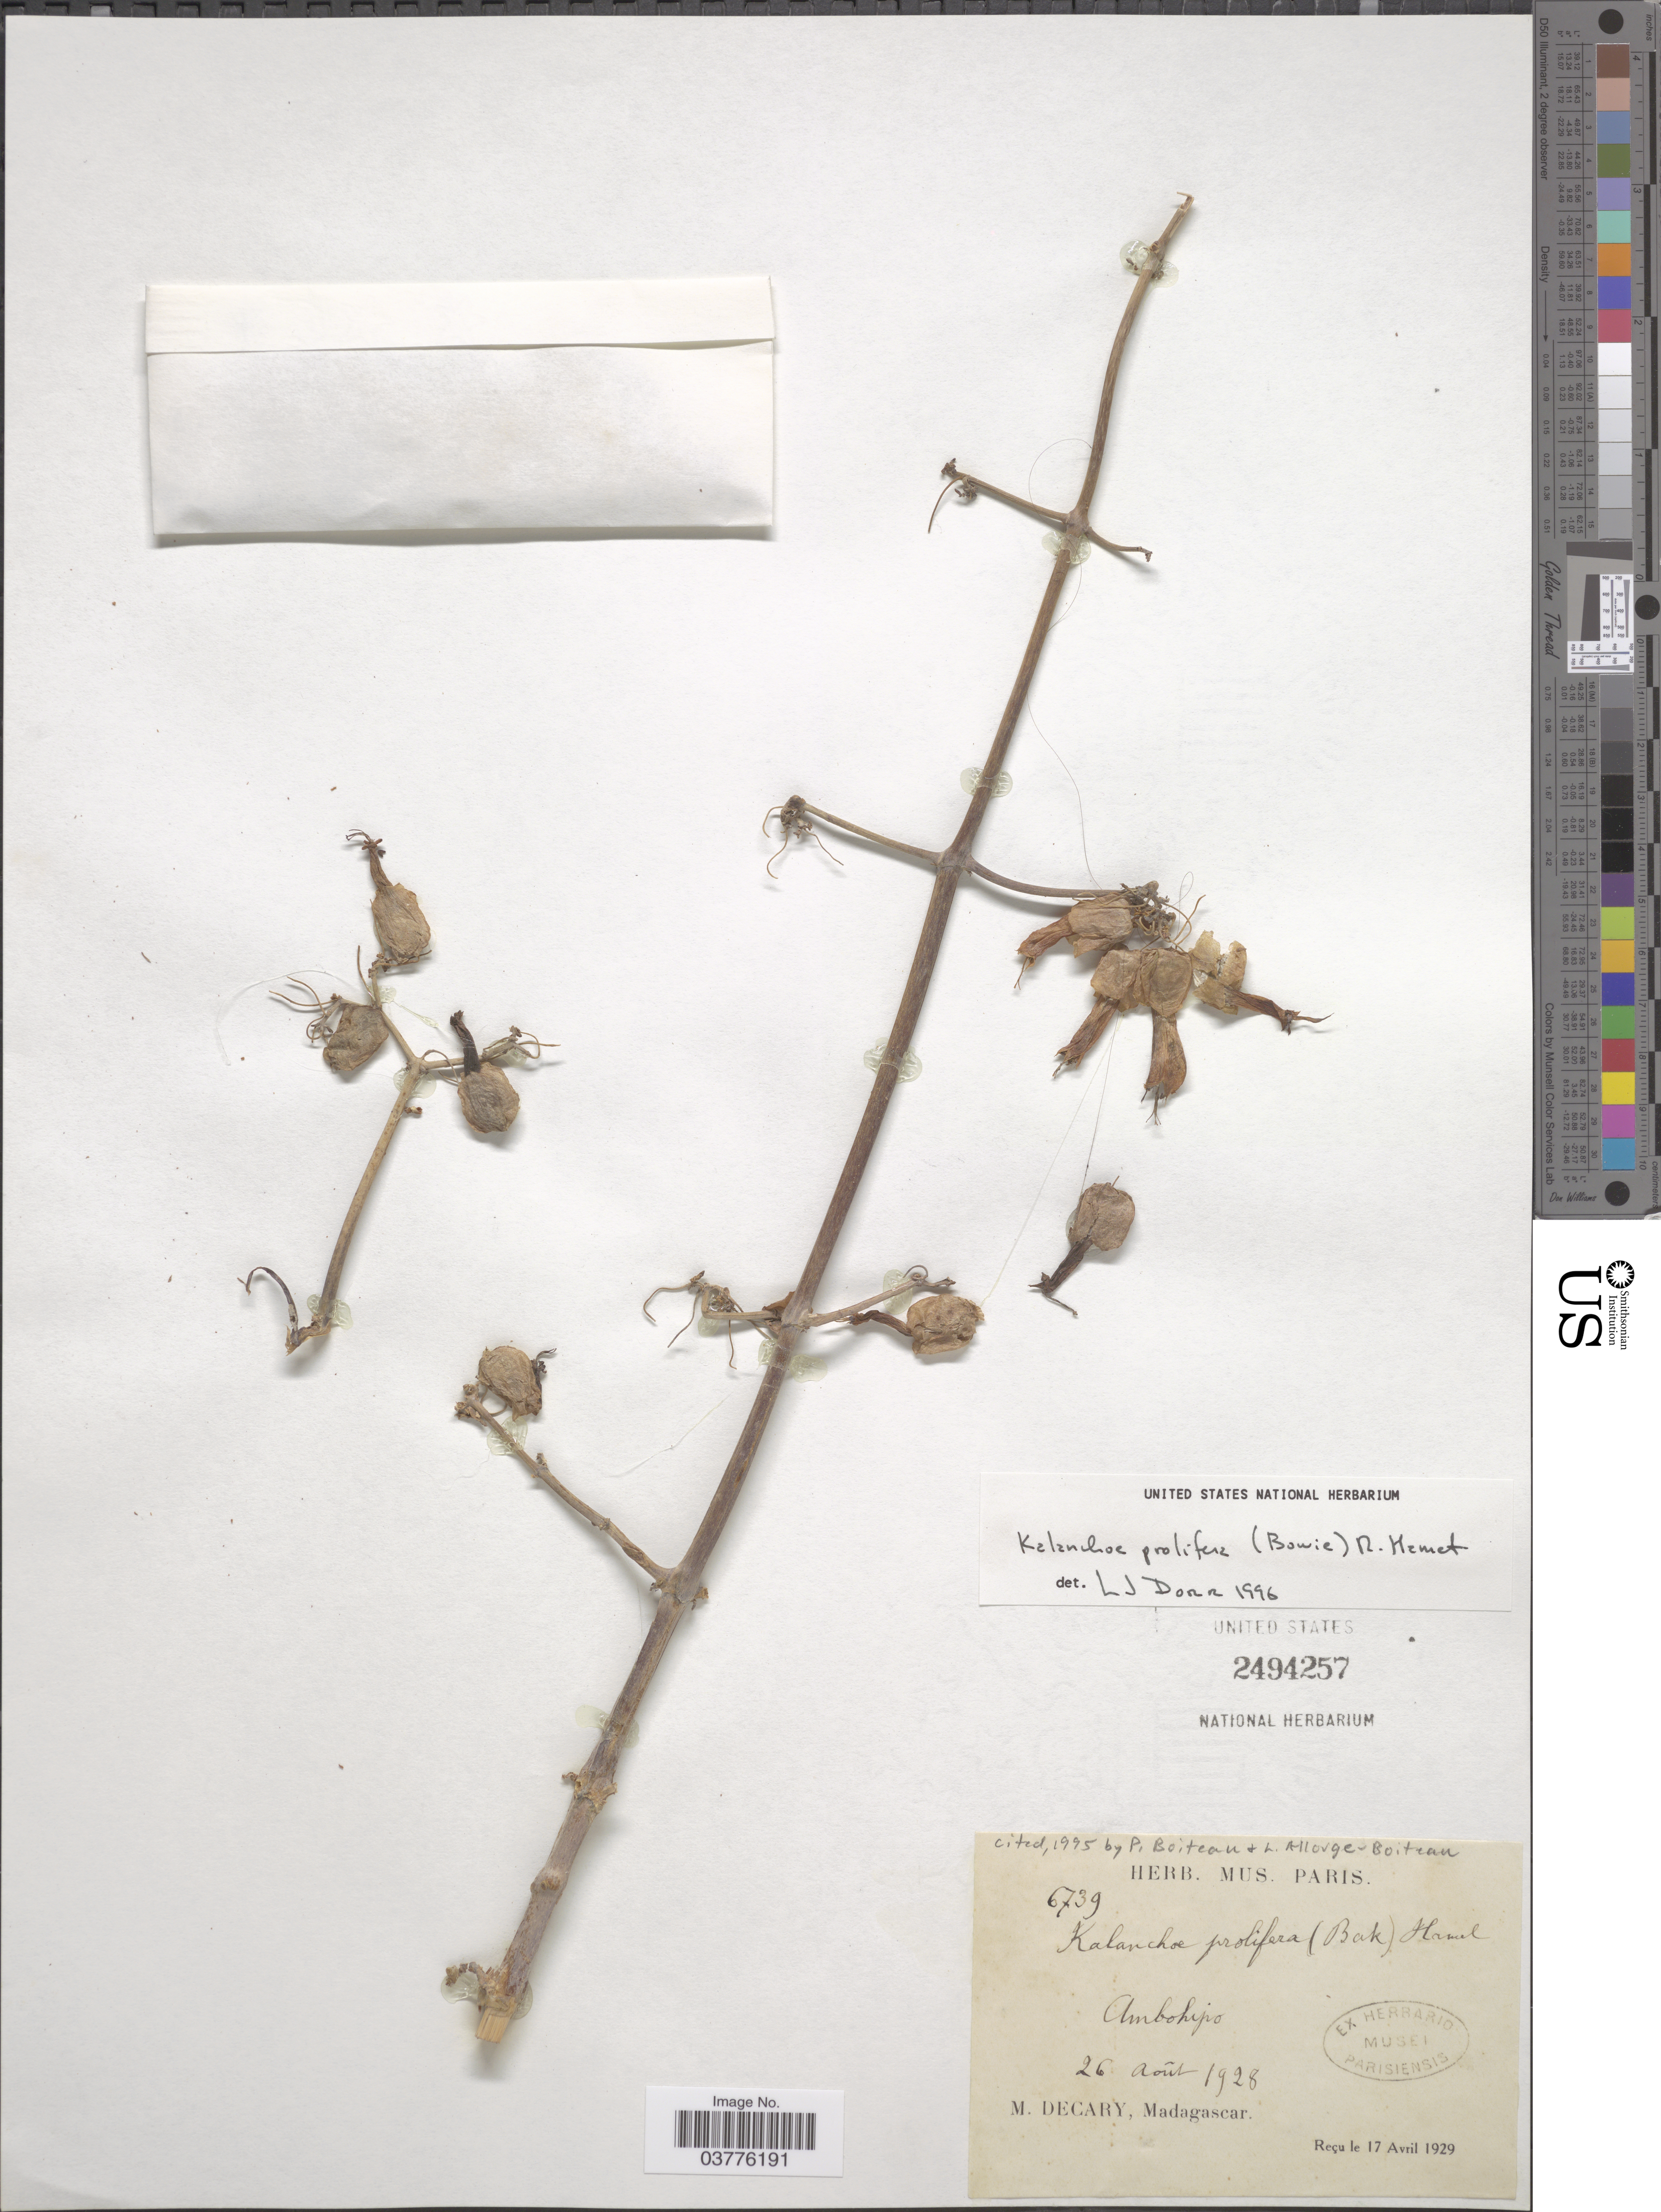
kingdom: Plantae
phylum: Tracheophyta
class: Magnoliopsida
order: Saxifragales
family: Crassulaceae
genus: Kalanchoe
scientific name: Kalanchoe prolifera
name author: (Bowie ex Hook.) Raym.-Hamet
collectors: R. Decary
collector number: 6739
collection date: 1928-08-26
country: Madagascar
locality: Ambohipo.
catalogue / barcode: US 2494257